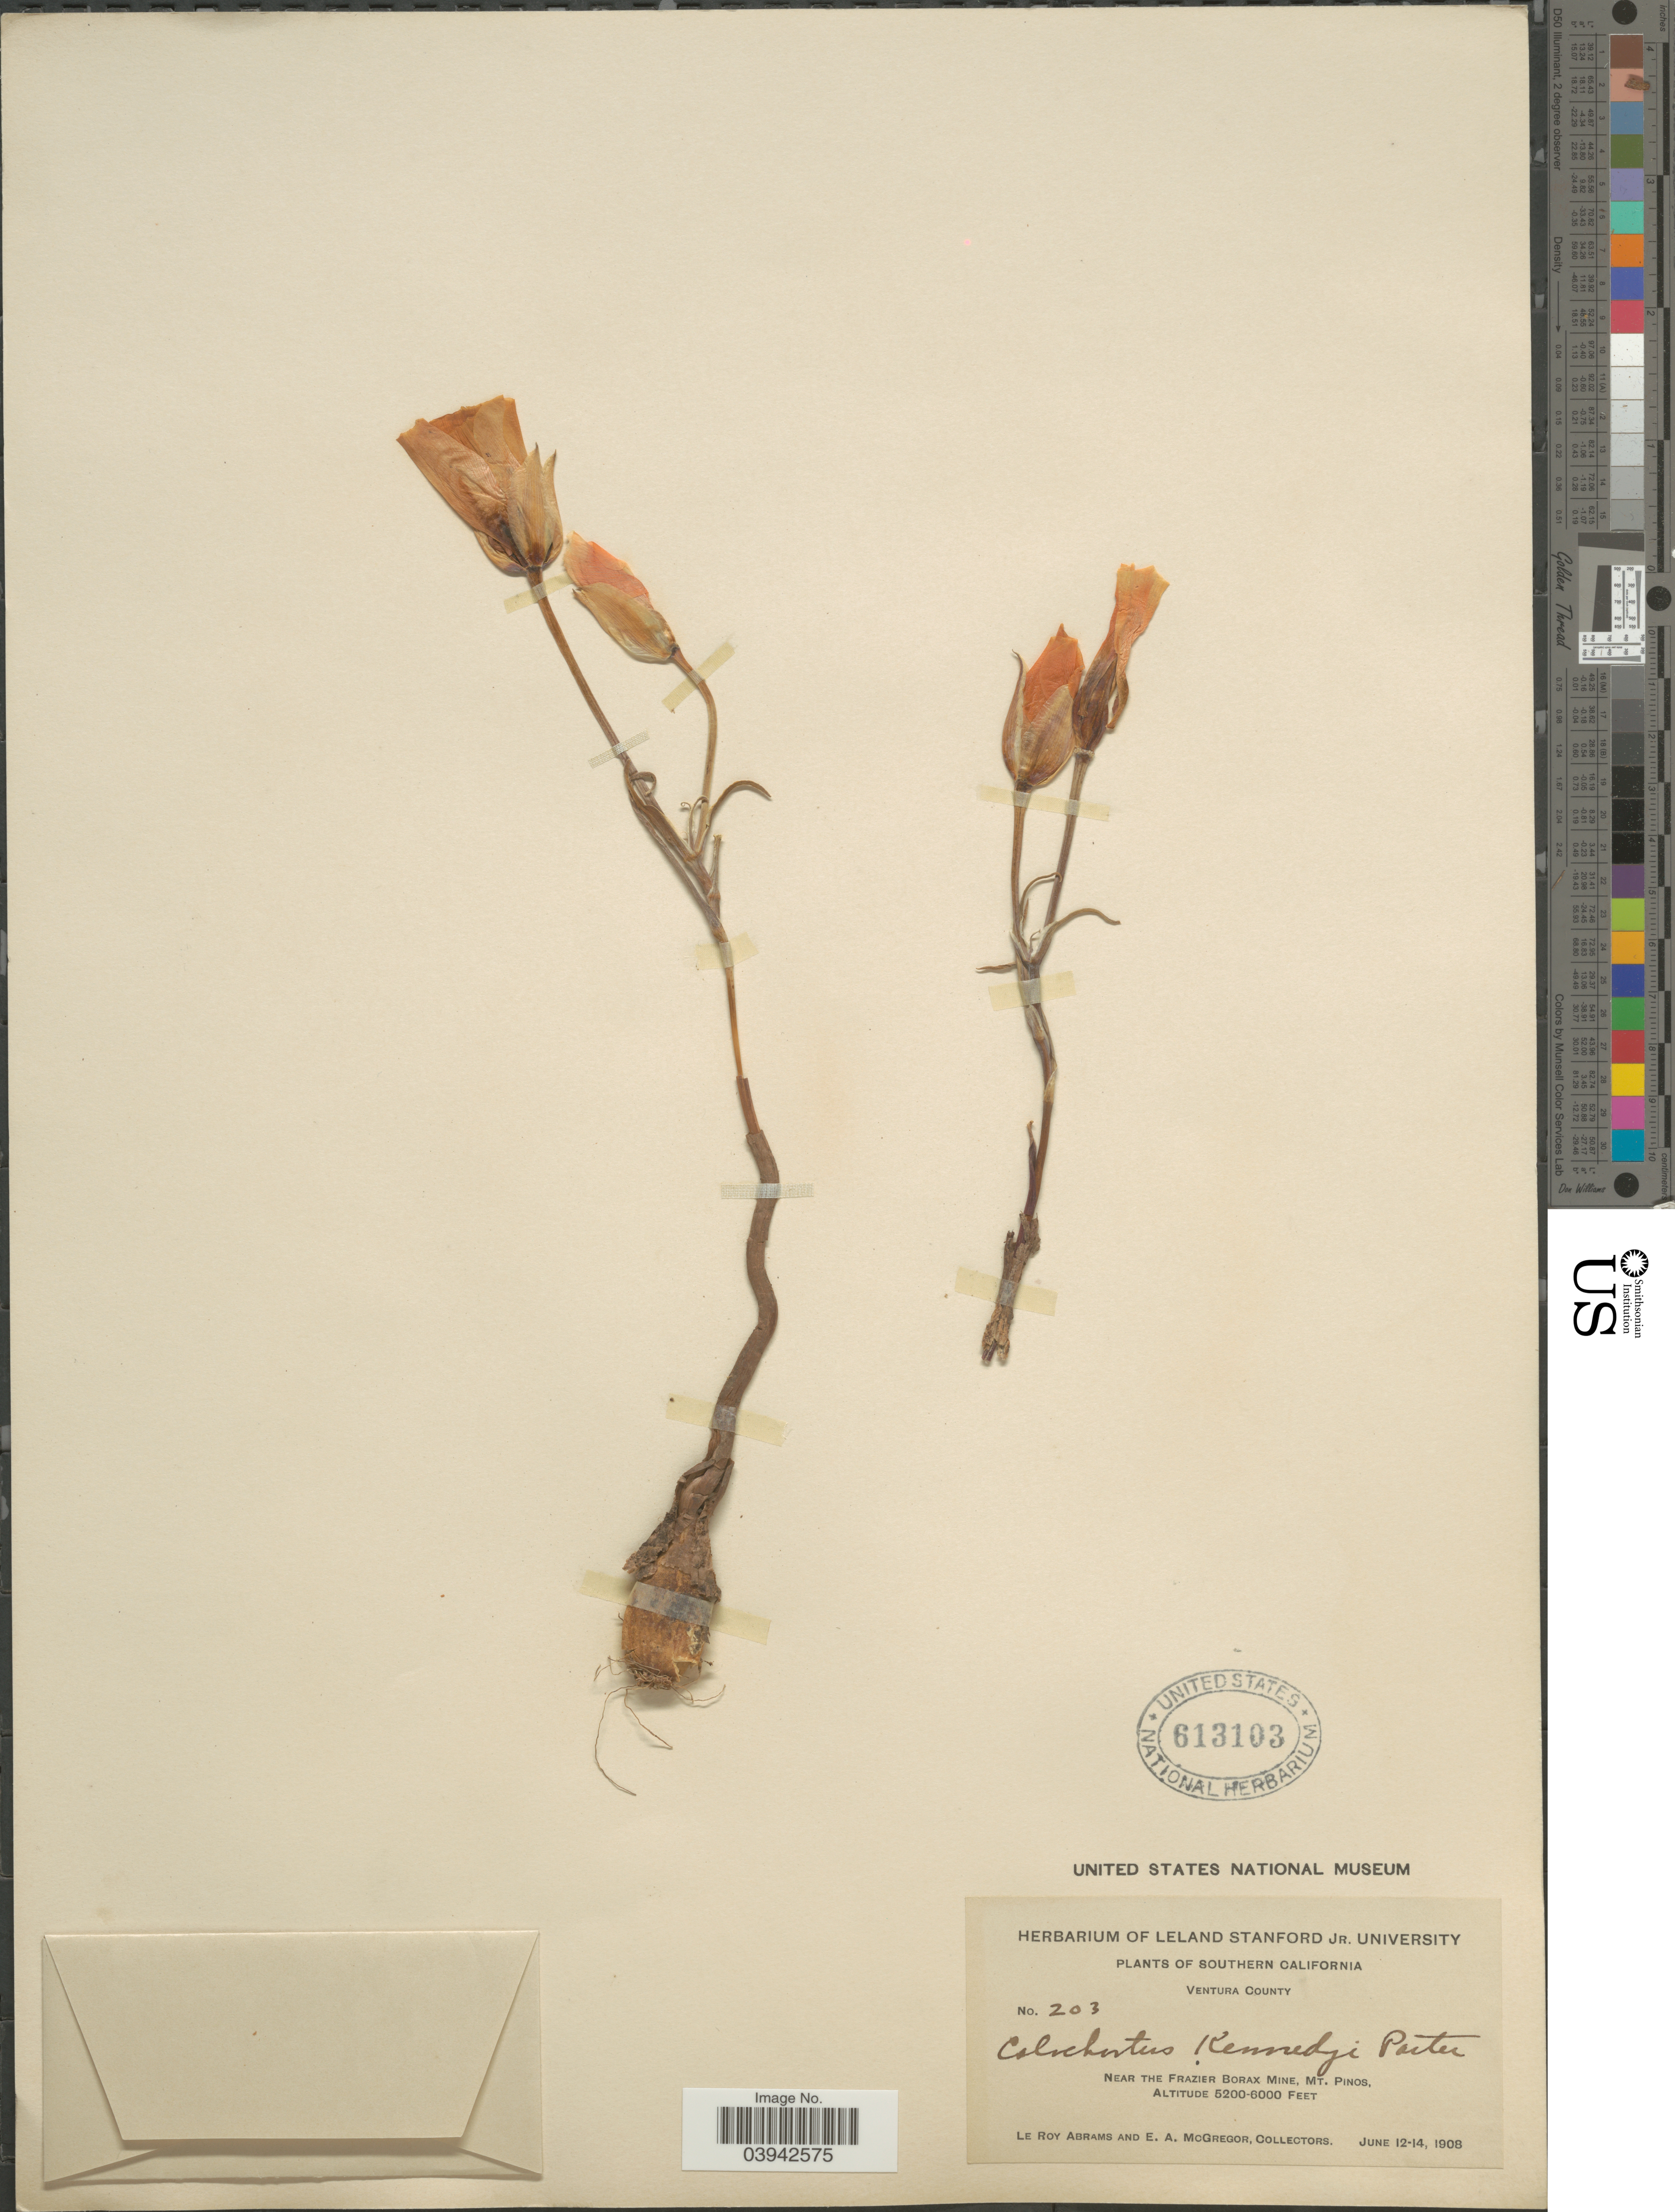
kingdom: Plantae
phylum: Tracheophyta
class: Liliopsida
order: Liliales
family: Liliaceae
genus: Calochortus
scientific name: Calochortus kennedyi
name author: Porter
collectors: L. Abrams & E. A. McGregor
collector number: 203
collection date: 1908-06-12/1908-06-14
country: United States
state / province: California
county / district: Ventura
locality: Southern California. Ventura County. Near the Frazier Borax Mine, Mt. Pinos.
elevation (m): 1585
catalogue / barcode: US 613103